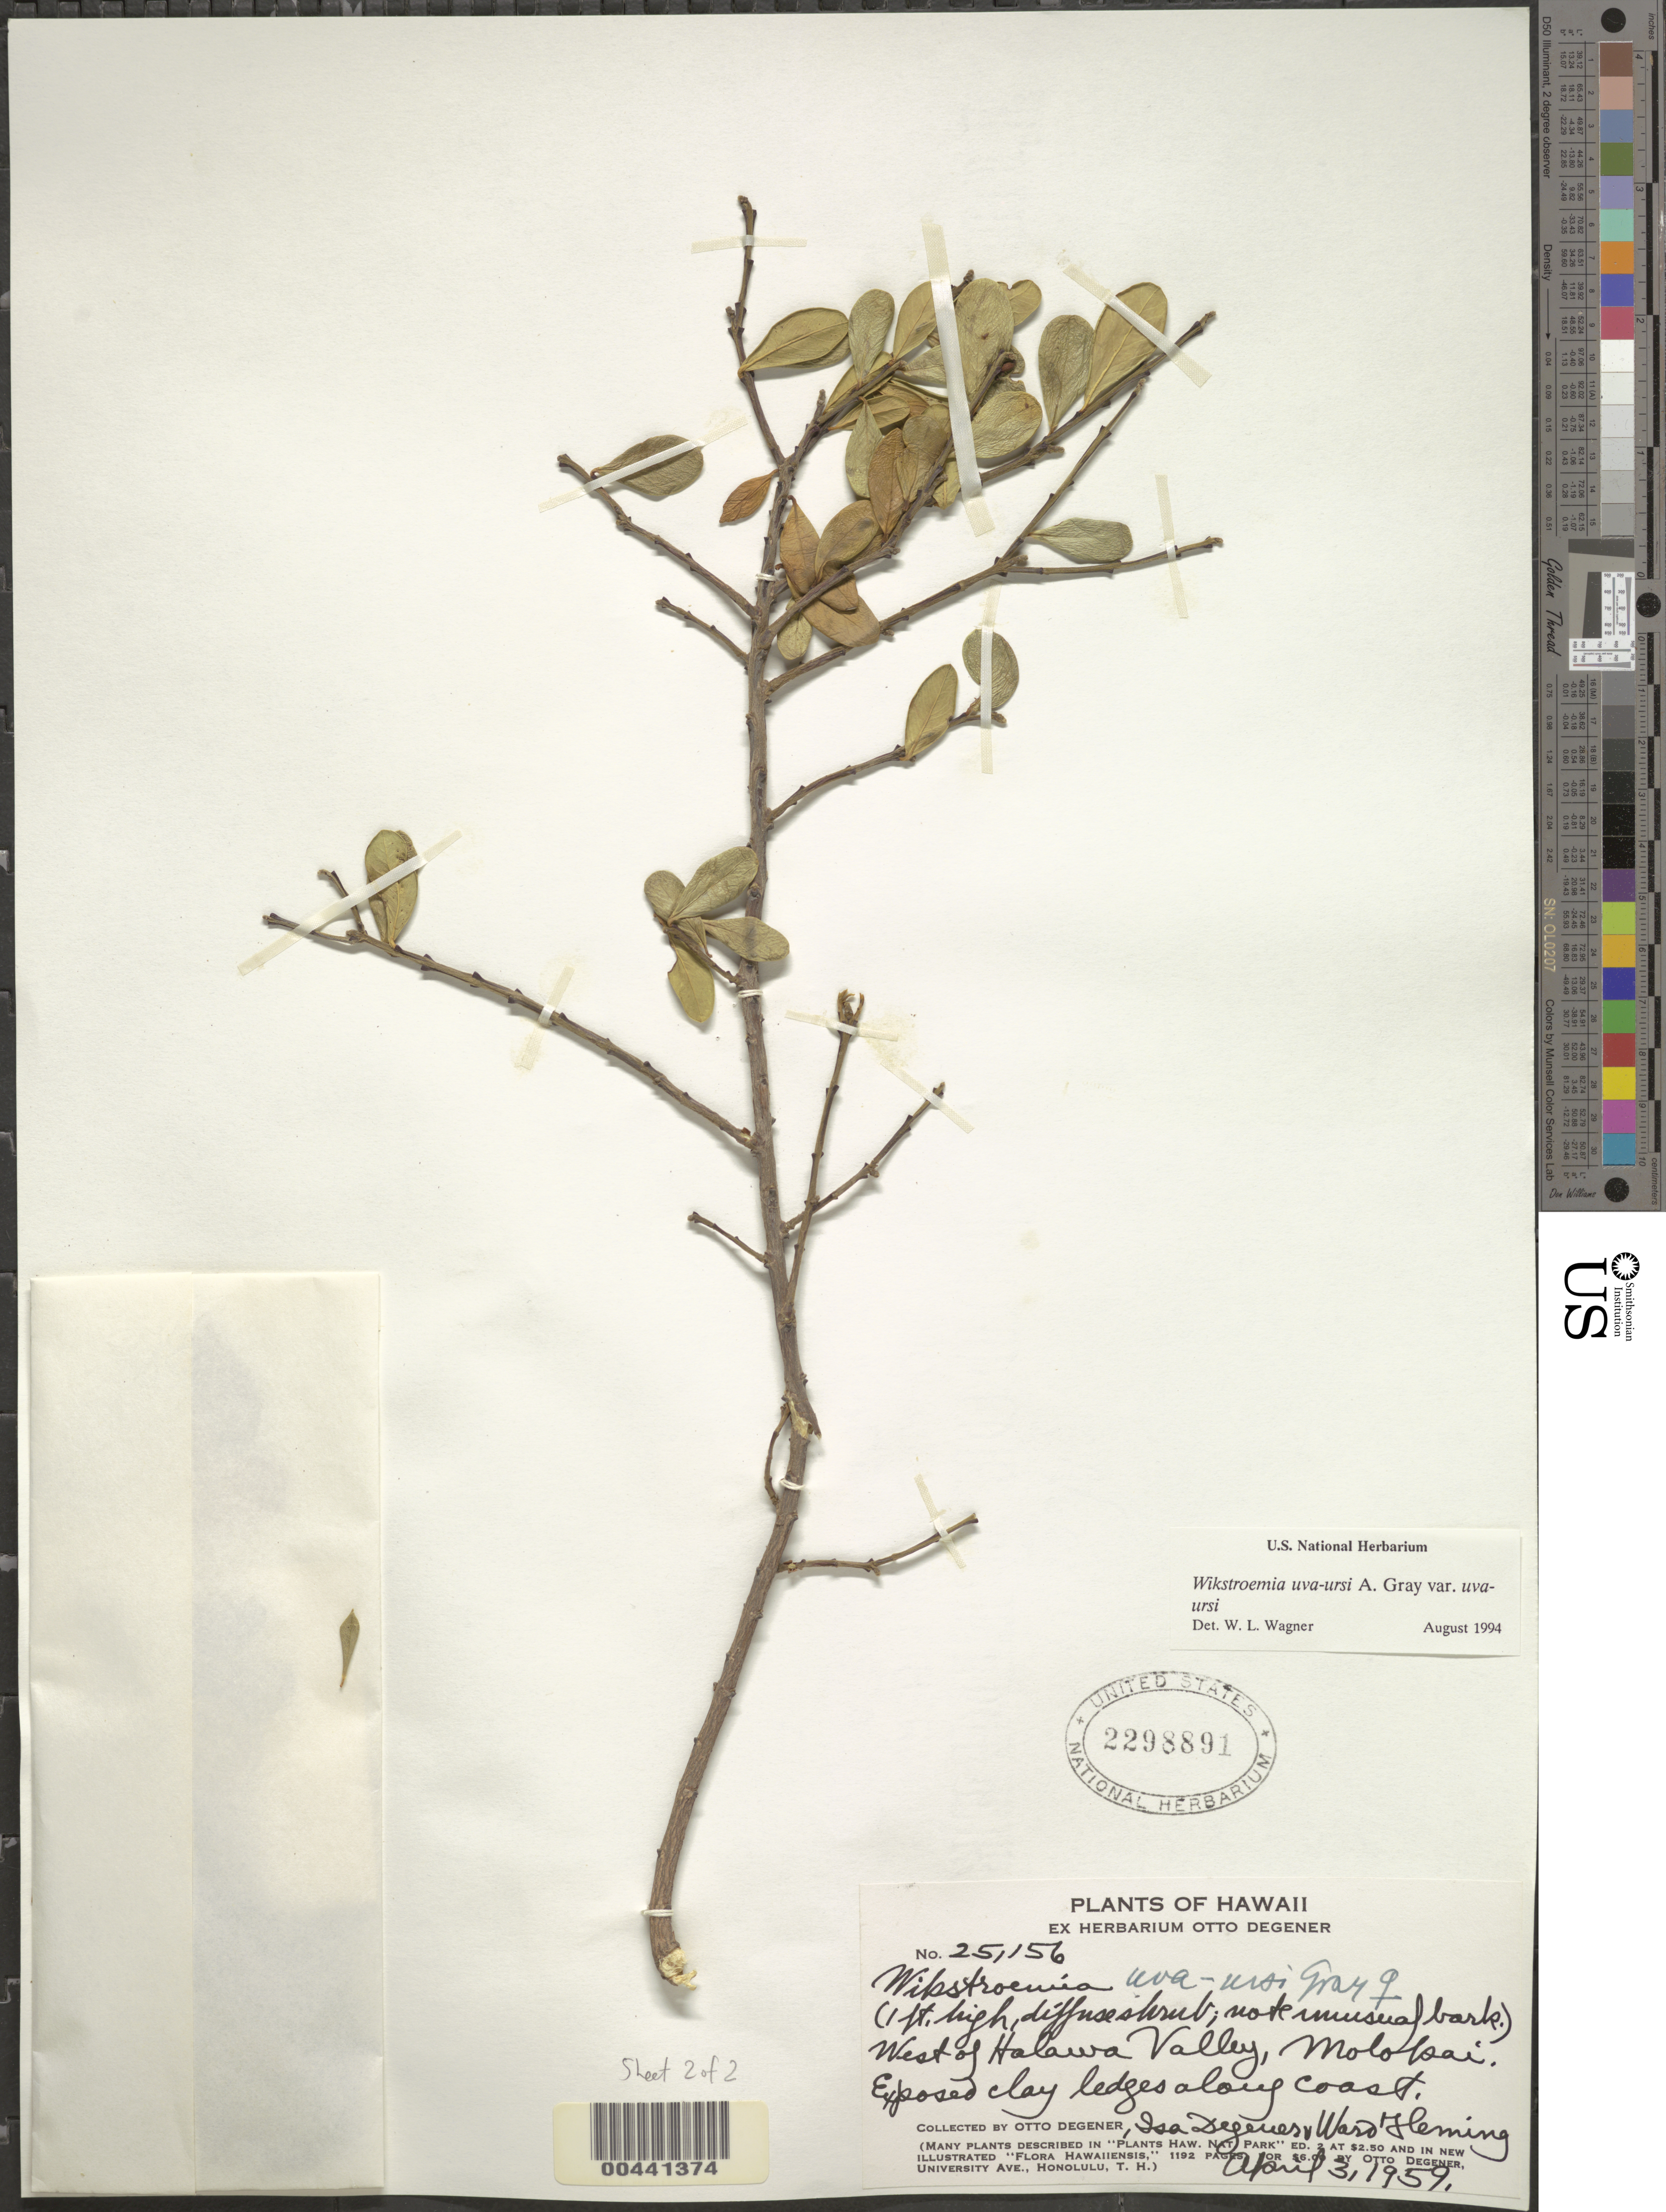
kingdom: Plantae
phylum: Tracheophyta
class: Magnoliopsida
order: Malvales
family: Thymelaeaceae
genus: Wikstroemia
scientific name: Wikstroemia uva-ursi var. uva-ursi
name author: A. Gray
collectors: O. Degener, I. Degener & W. Fleming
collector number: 25156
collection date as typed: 3 Apr 1959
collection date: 1959-04-03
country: United States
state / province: Hawaii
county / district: Maui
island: Moloka'i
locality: West of Halawa Valley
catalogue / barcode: US 2298891